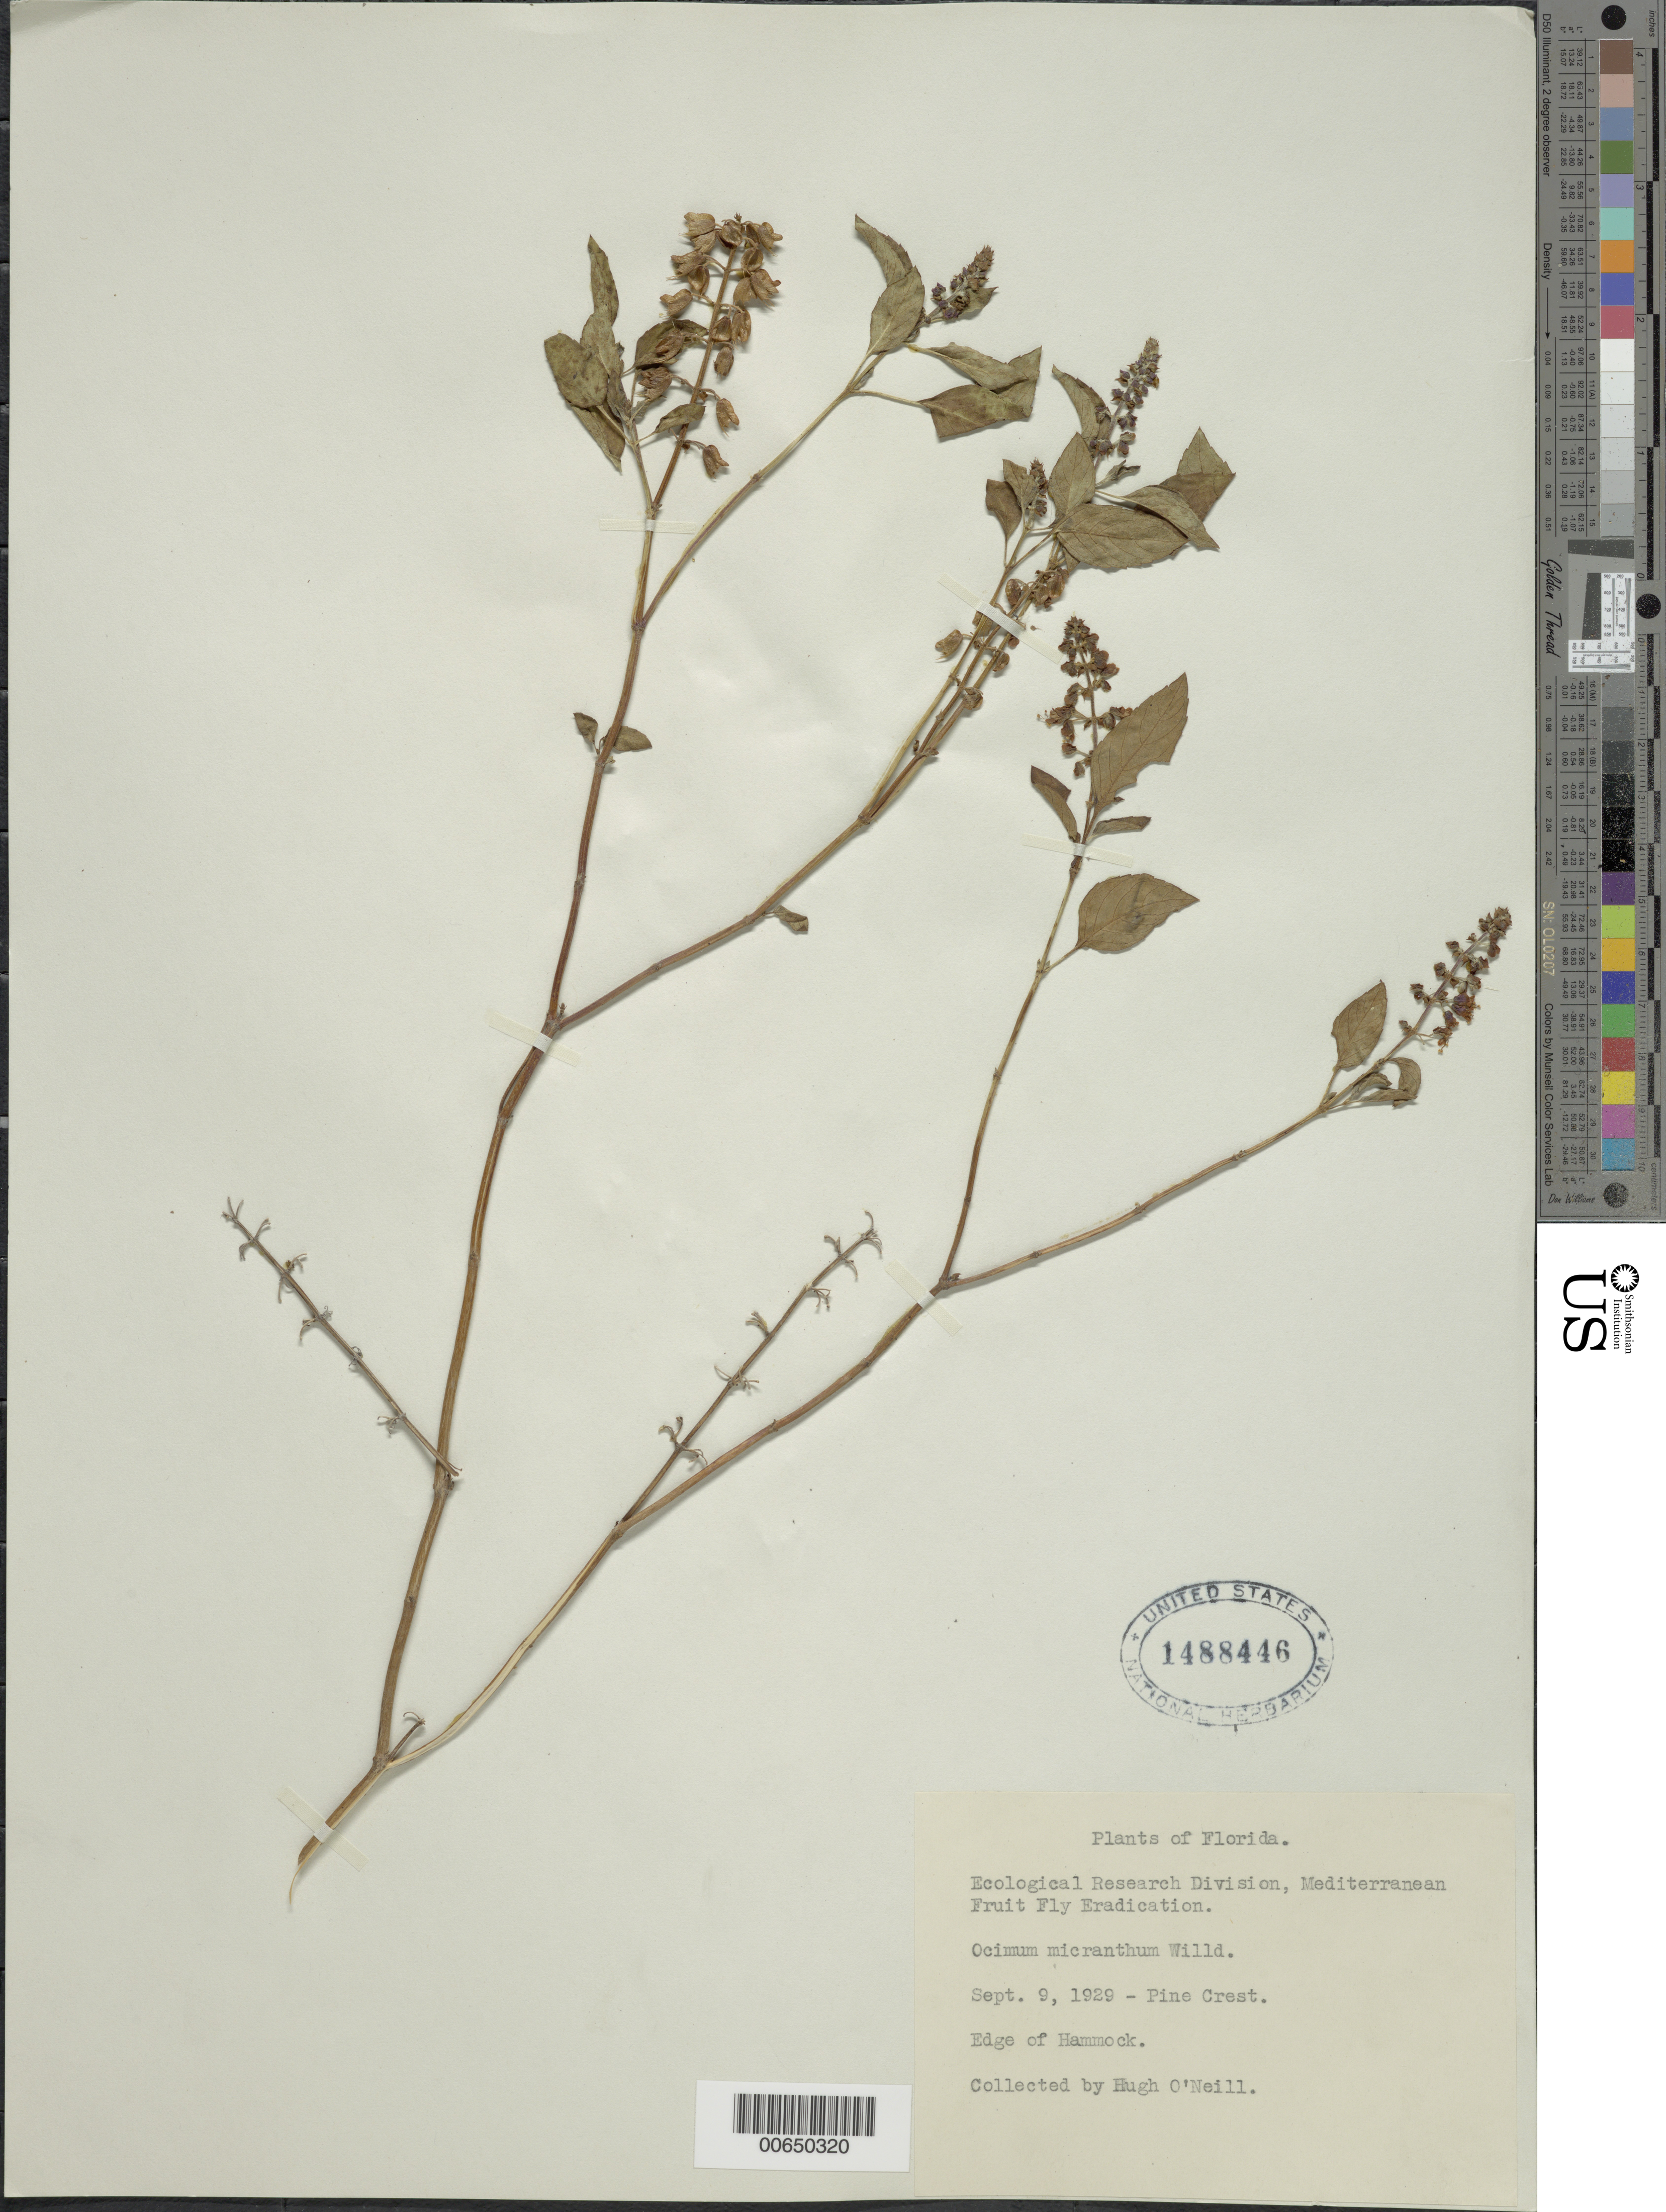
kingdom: Plantae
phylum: Tracheophyta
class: Magnoliopsida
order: Lamiales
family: Lamiaceae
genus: Ocimum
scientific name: Ocimum micranthum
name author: Willd.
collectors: H. O'Neill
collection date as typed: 09 Sep 1929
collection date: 1929-09-09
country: United States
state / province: Florida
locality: Pine Crest.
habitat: Edge of hammock.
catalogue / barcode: US 1488416